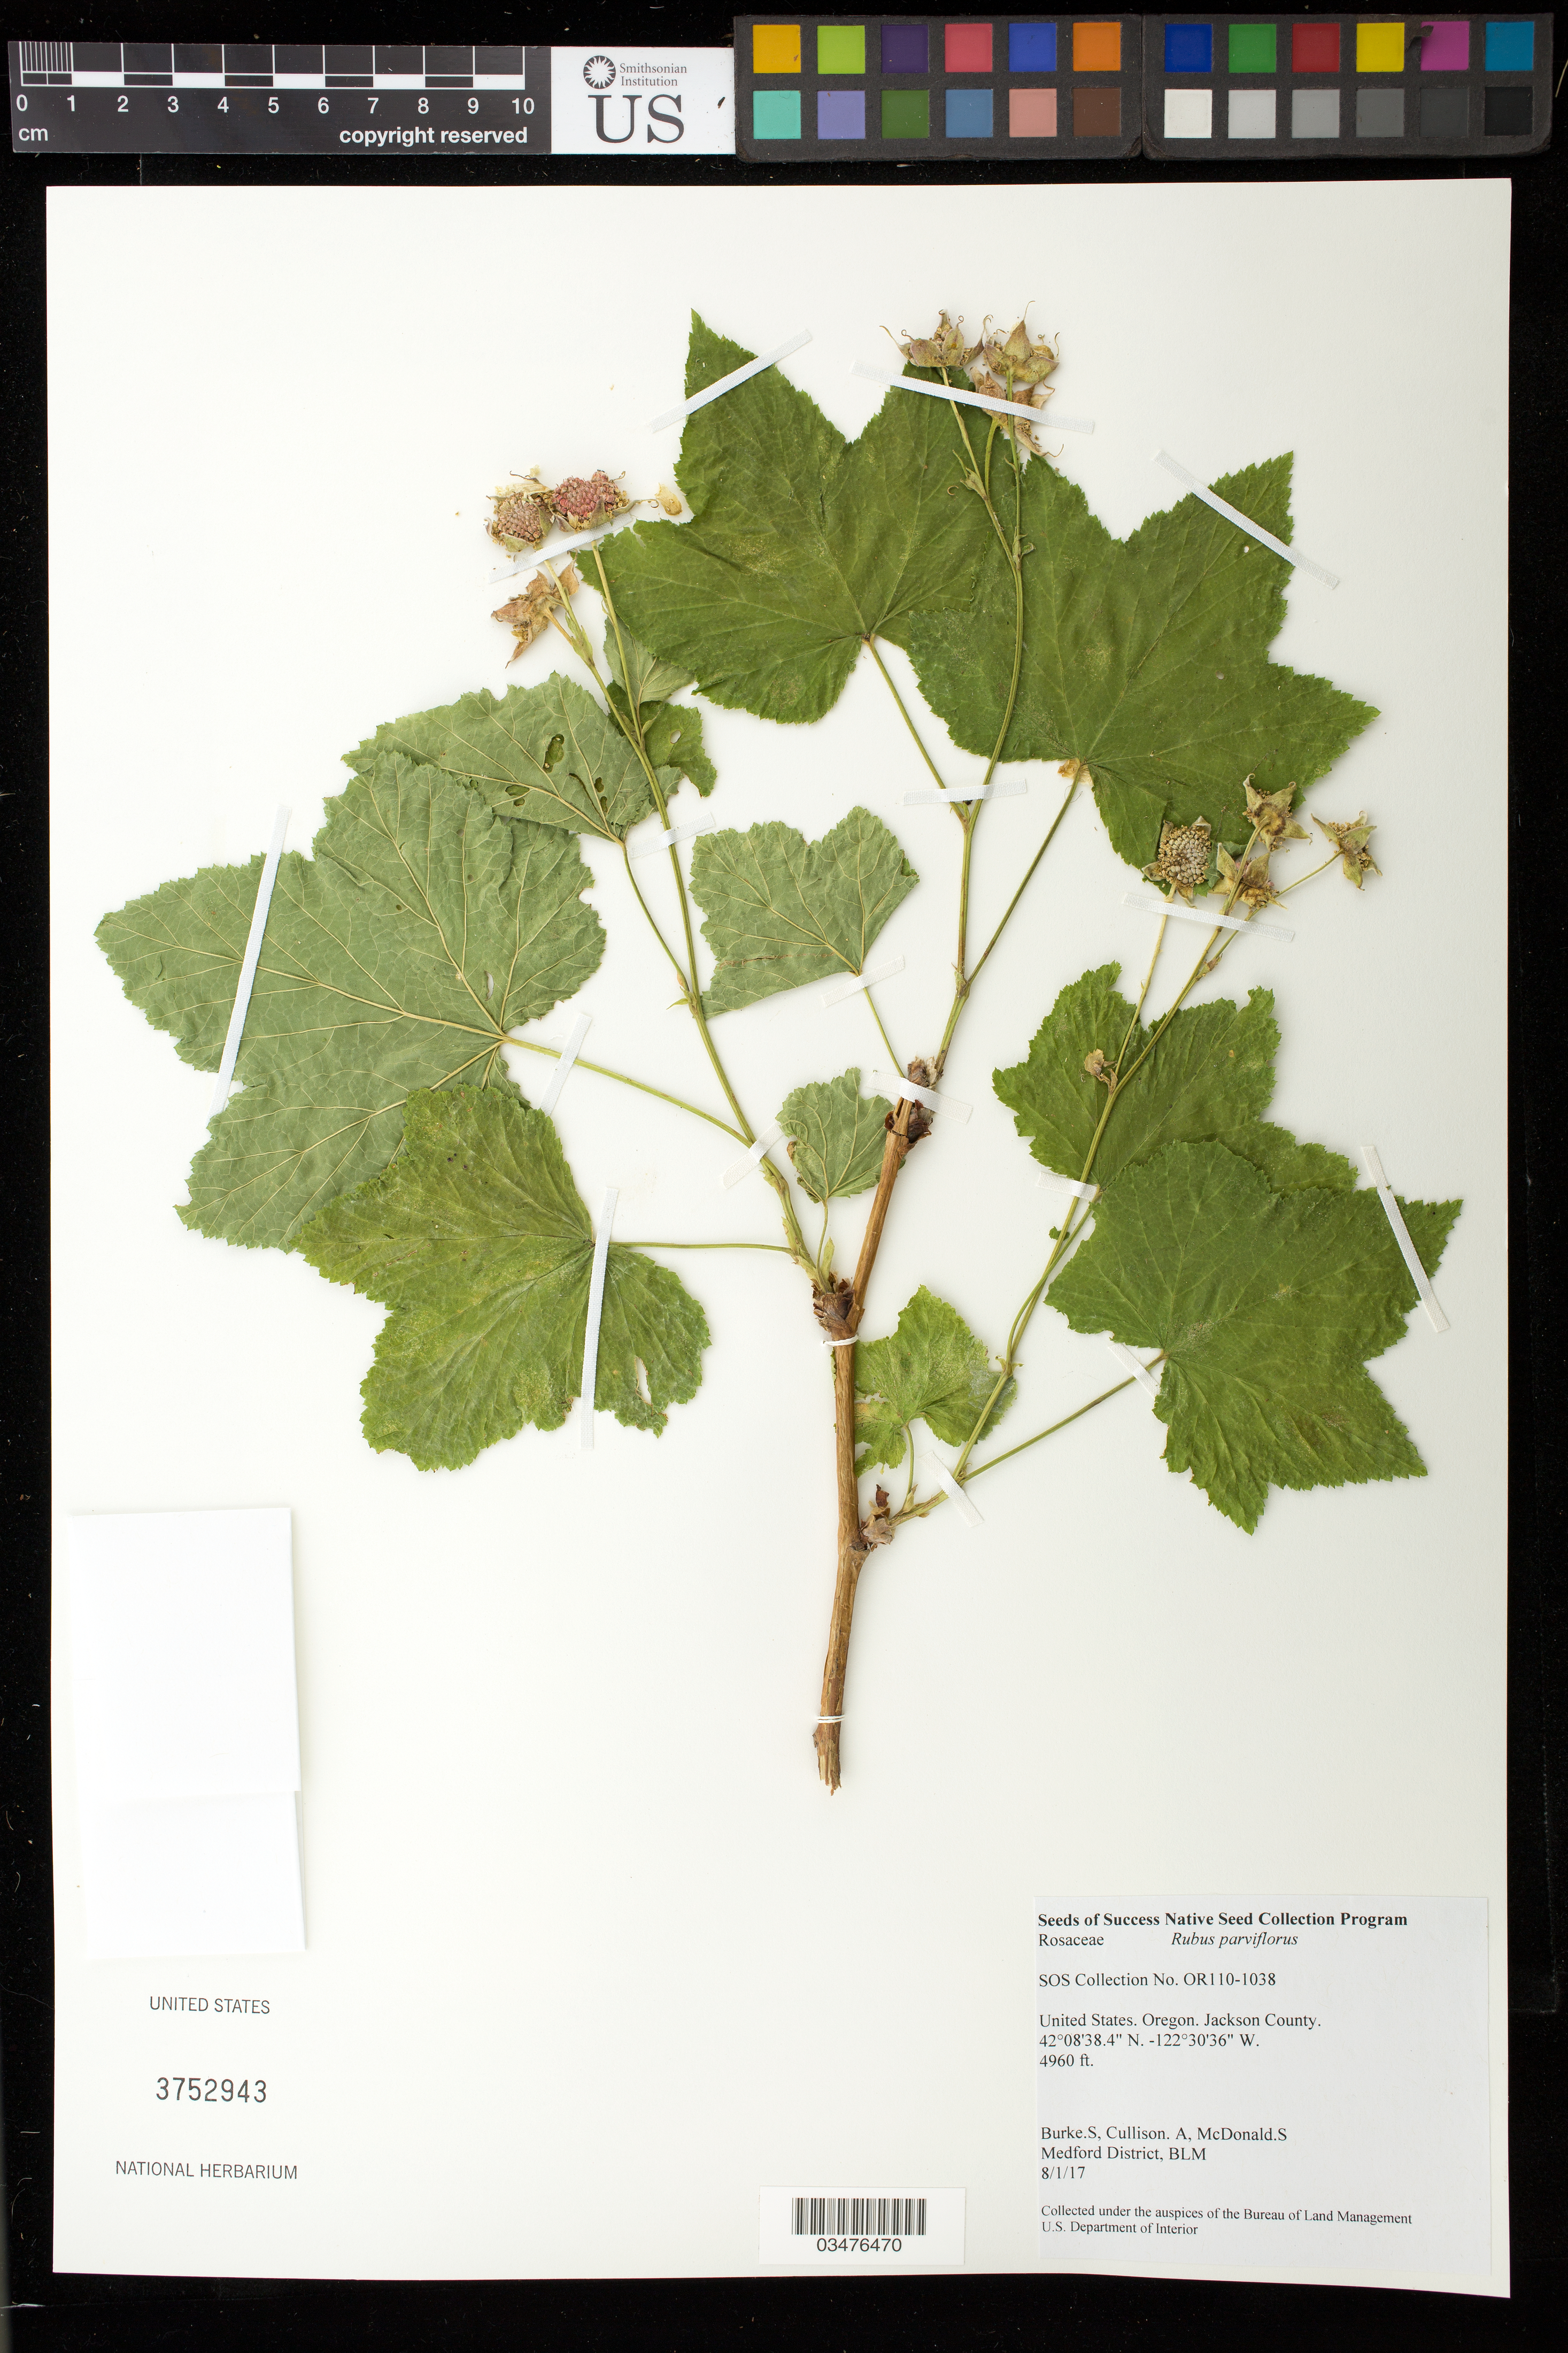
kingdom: Plantae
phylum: Tracheophyta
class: Magnoliopsida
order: Rosales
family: Rosaceae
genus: Rubus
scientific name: Rubus parviflorus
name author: Nutt.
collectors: S. Burke, A. Cullison & S. McDonald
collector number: OR110-1038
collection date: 2017-08-01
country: United States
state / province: Oregon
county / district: Jackson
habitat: Fir Forest, Moist woodland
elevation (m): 1512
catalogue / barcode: US 3752943